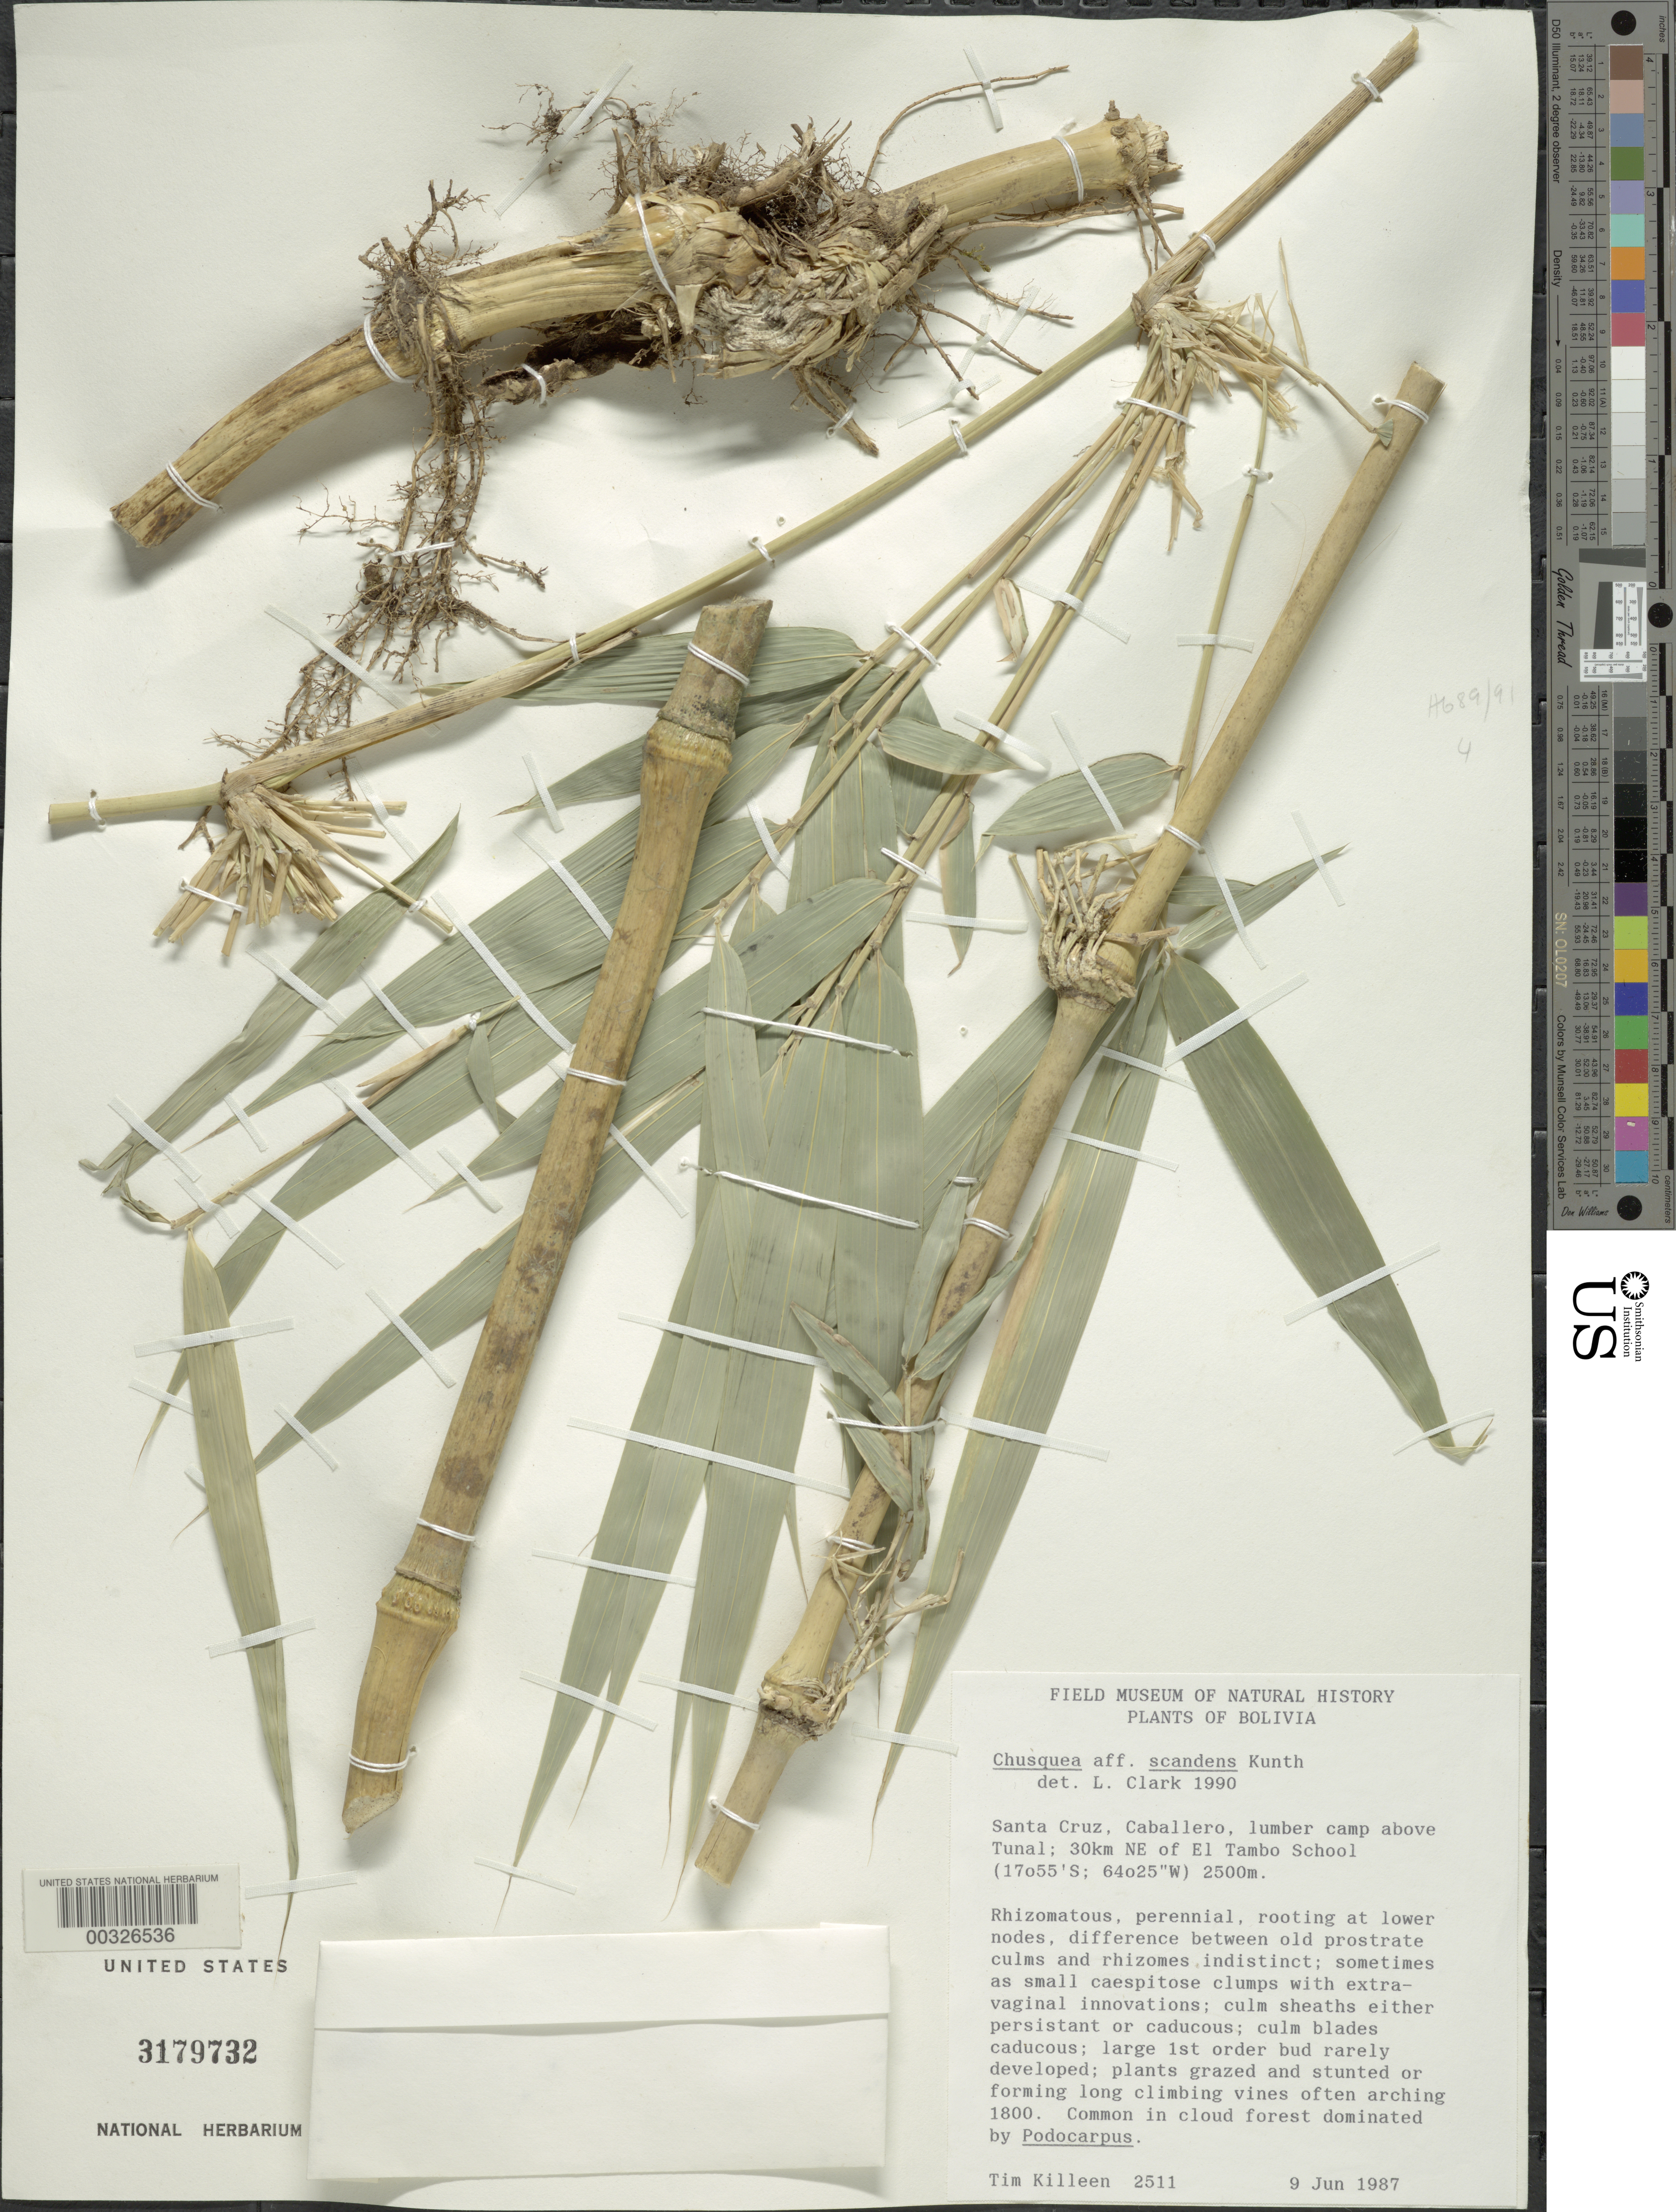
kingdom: Plantae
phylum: Tracheophyta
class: Liliopsida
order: Poales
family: Poaceae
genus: Chusquea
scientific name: Chusquea scandens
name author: Kunth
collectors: T. Killeen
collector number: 2511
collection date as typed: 09 Jun 1987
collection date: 1987-06-09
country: Bolivia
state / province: Santa Cruz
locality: Caballero, lumber camp above Tunal; 30 km NE of El Tambo school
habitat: Cloud forest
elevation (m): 2500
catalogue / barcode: US 3179732